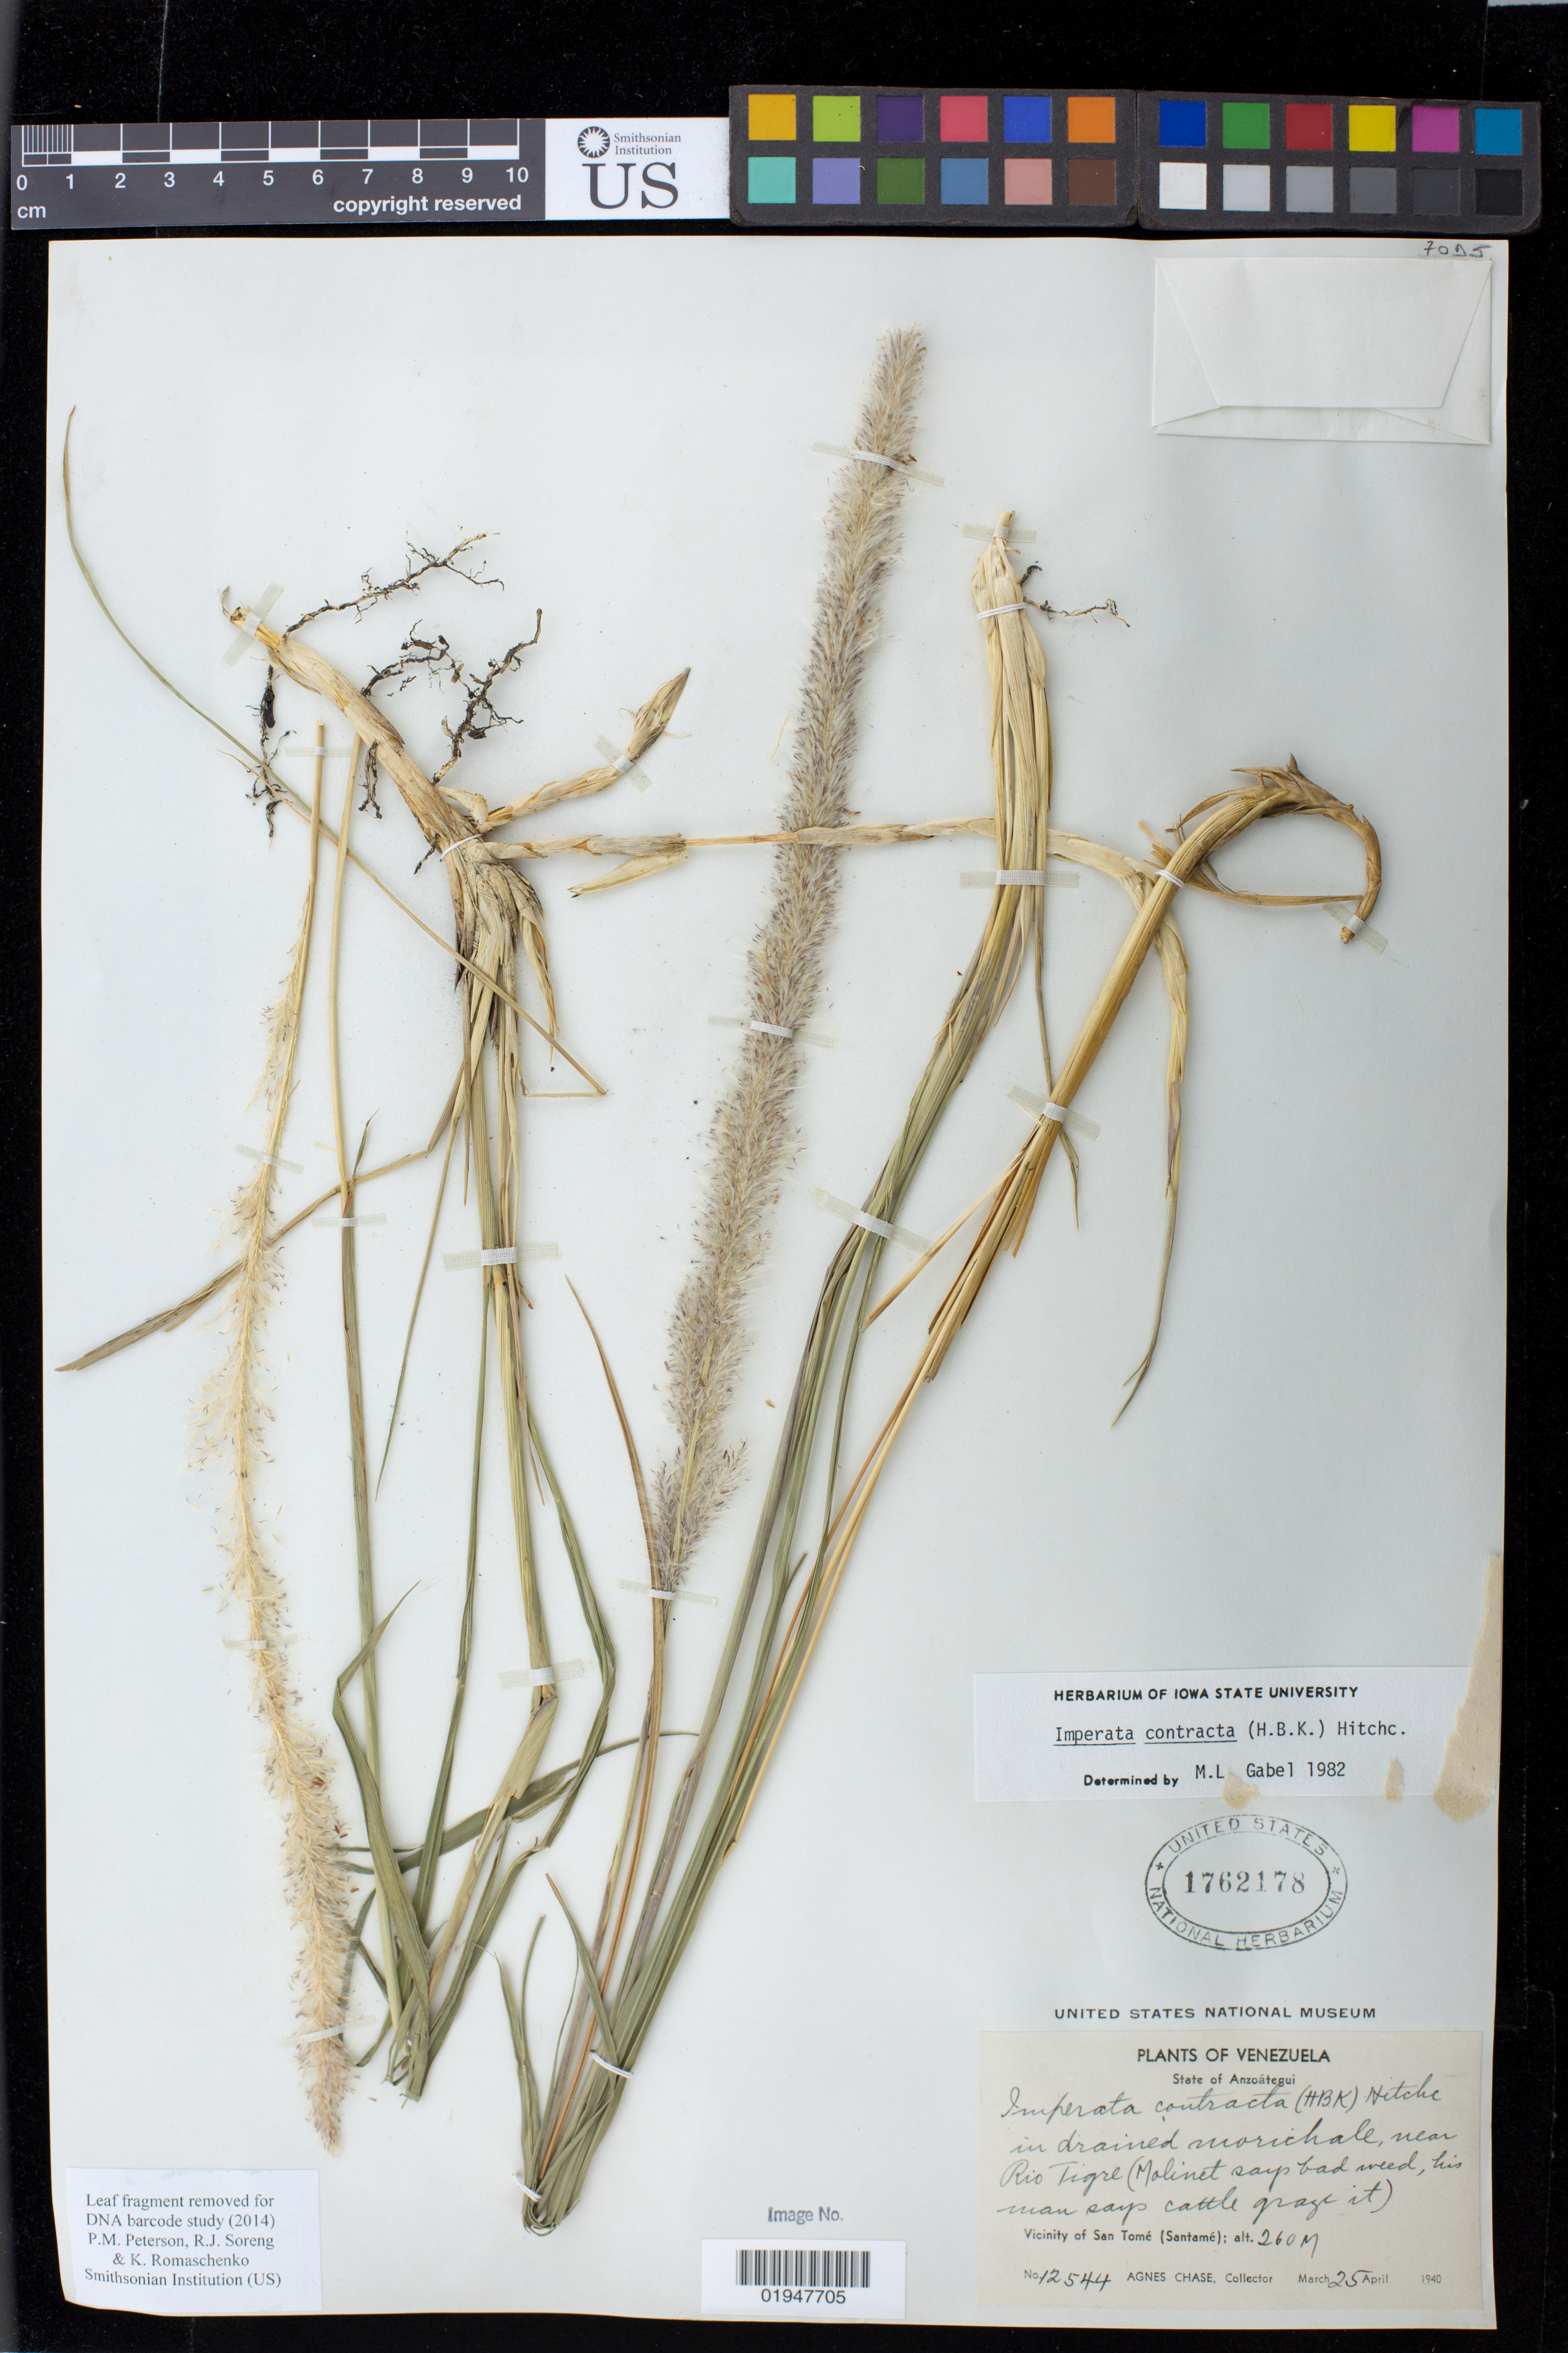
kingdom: Plantae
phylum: Tracheophyta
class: Liliopsida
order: Poales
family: Poaceae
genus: Imperata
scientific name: Imperata contracta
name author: (Kunth) Hitchc.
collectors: A. Chase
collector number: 12544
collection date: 1940-03-25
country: Venezuela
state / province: Anzoategui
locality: near Rio Tigre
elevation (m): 260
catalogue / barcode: US 1762178